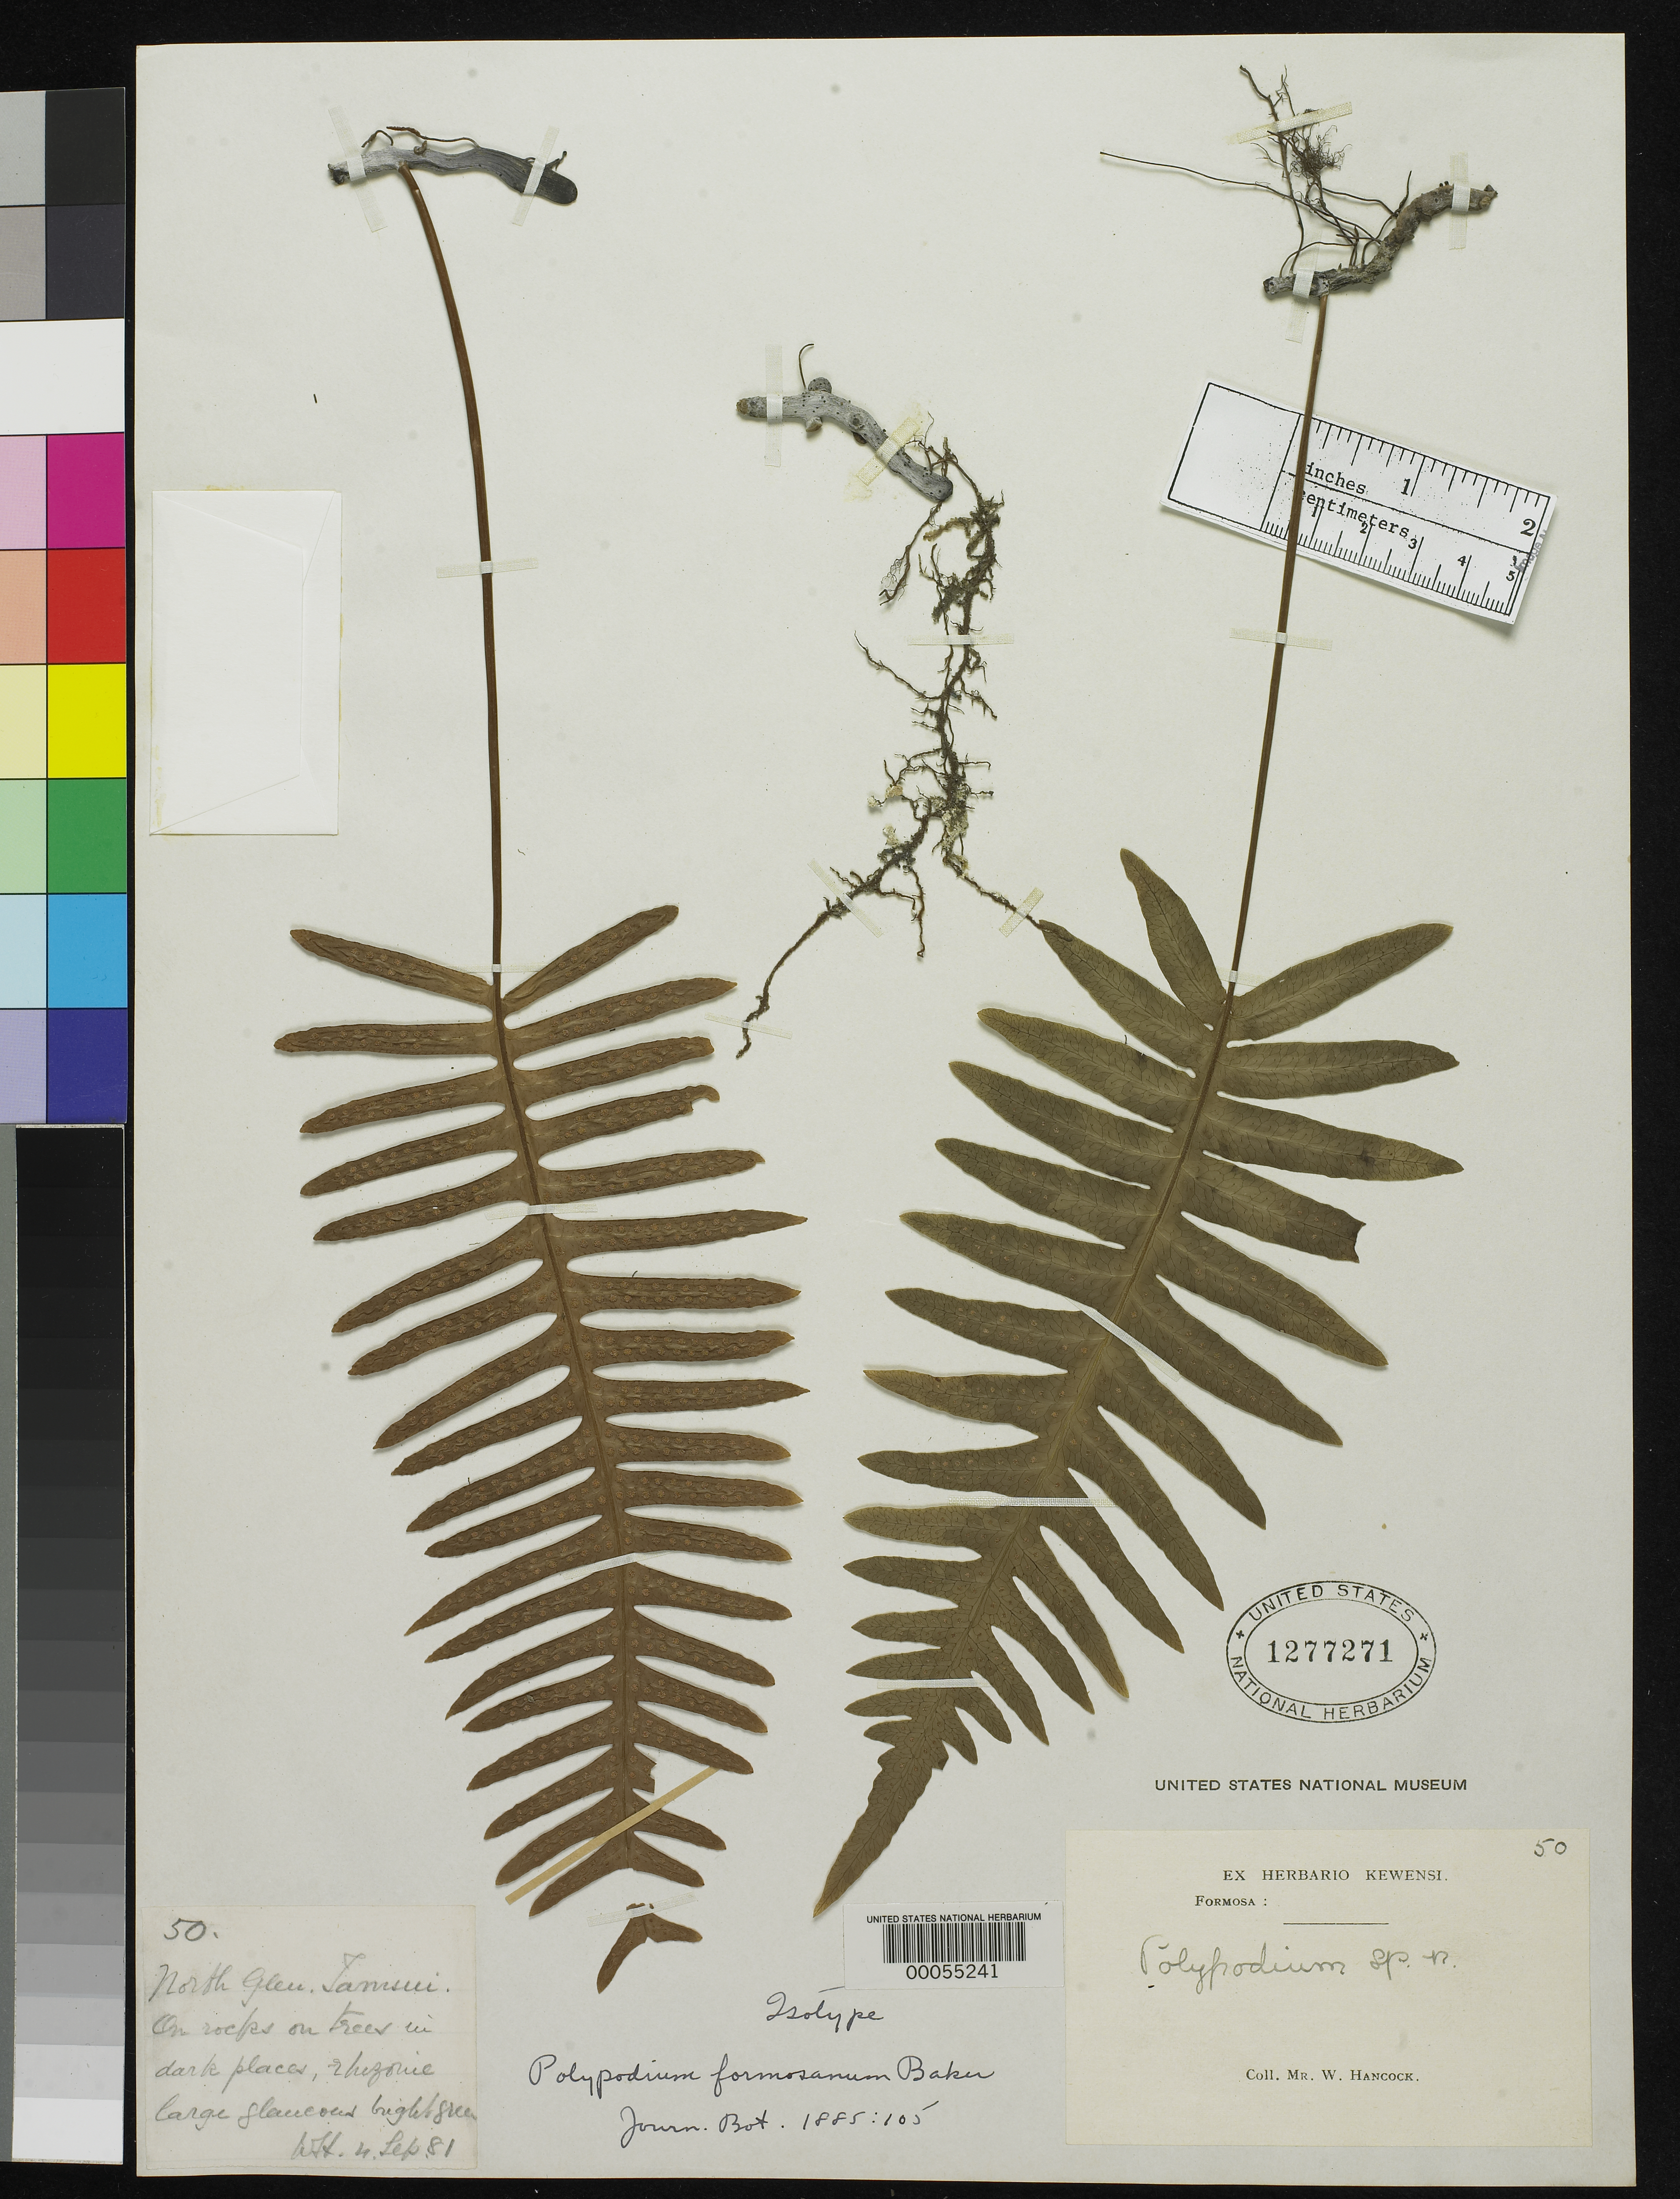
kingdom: Plantae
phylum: Tracheophyta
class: Polypodiopsida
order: Polypodiales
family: Polypodiaceae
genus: Polypodium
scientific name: Polypodium formosanum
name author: Baker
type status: Type Collection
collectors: W. Hancock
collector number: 50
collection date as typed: Sep 1881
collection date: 1881-09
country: Taiwan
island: Taiwan [Formosa]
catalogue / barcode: US 1277271